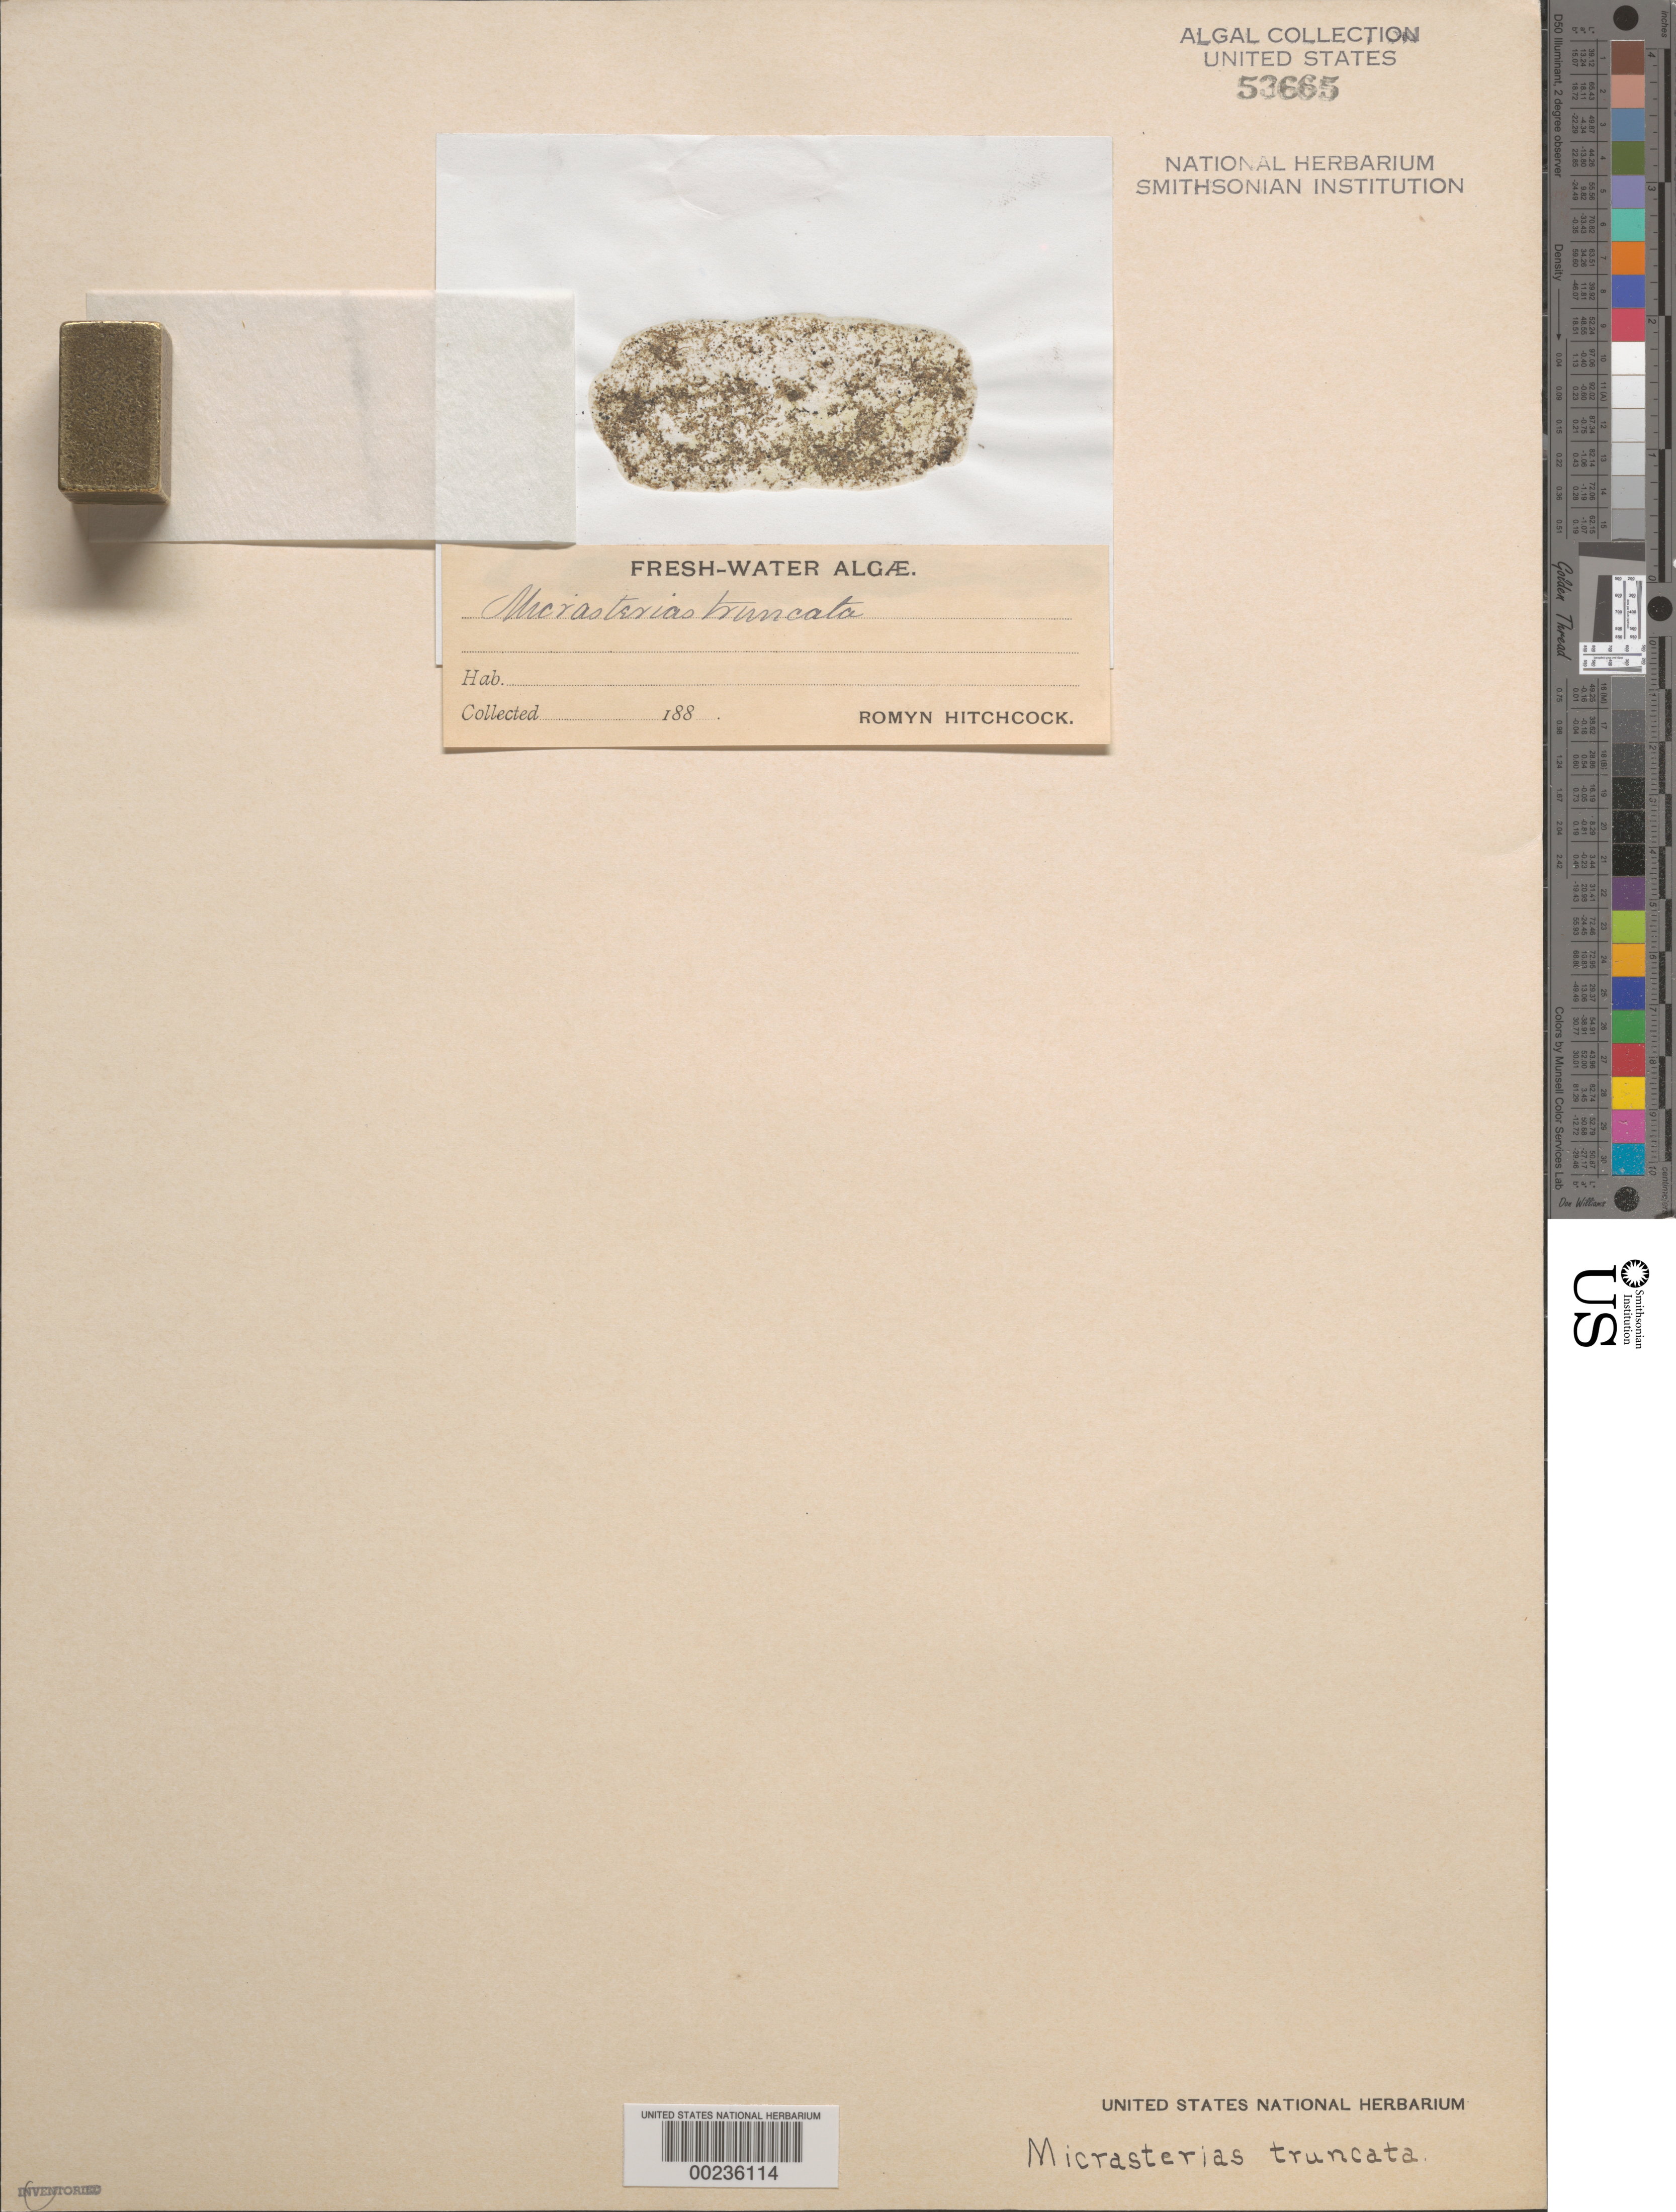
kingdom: Plantae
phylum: Charophyta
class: Zygnematophyceae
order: Zygnematales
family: Desmidiaceae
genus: Micrasterias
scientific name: Micrasterias truncata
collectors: R. Hitchcock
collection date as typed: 188-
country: United States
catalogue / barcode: US 53665